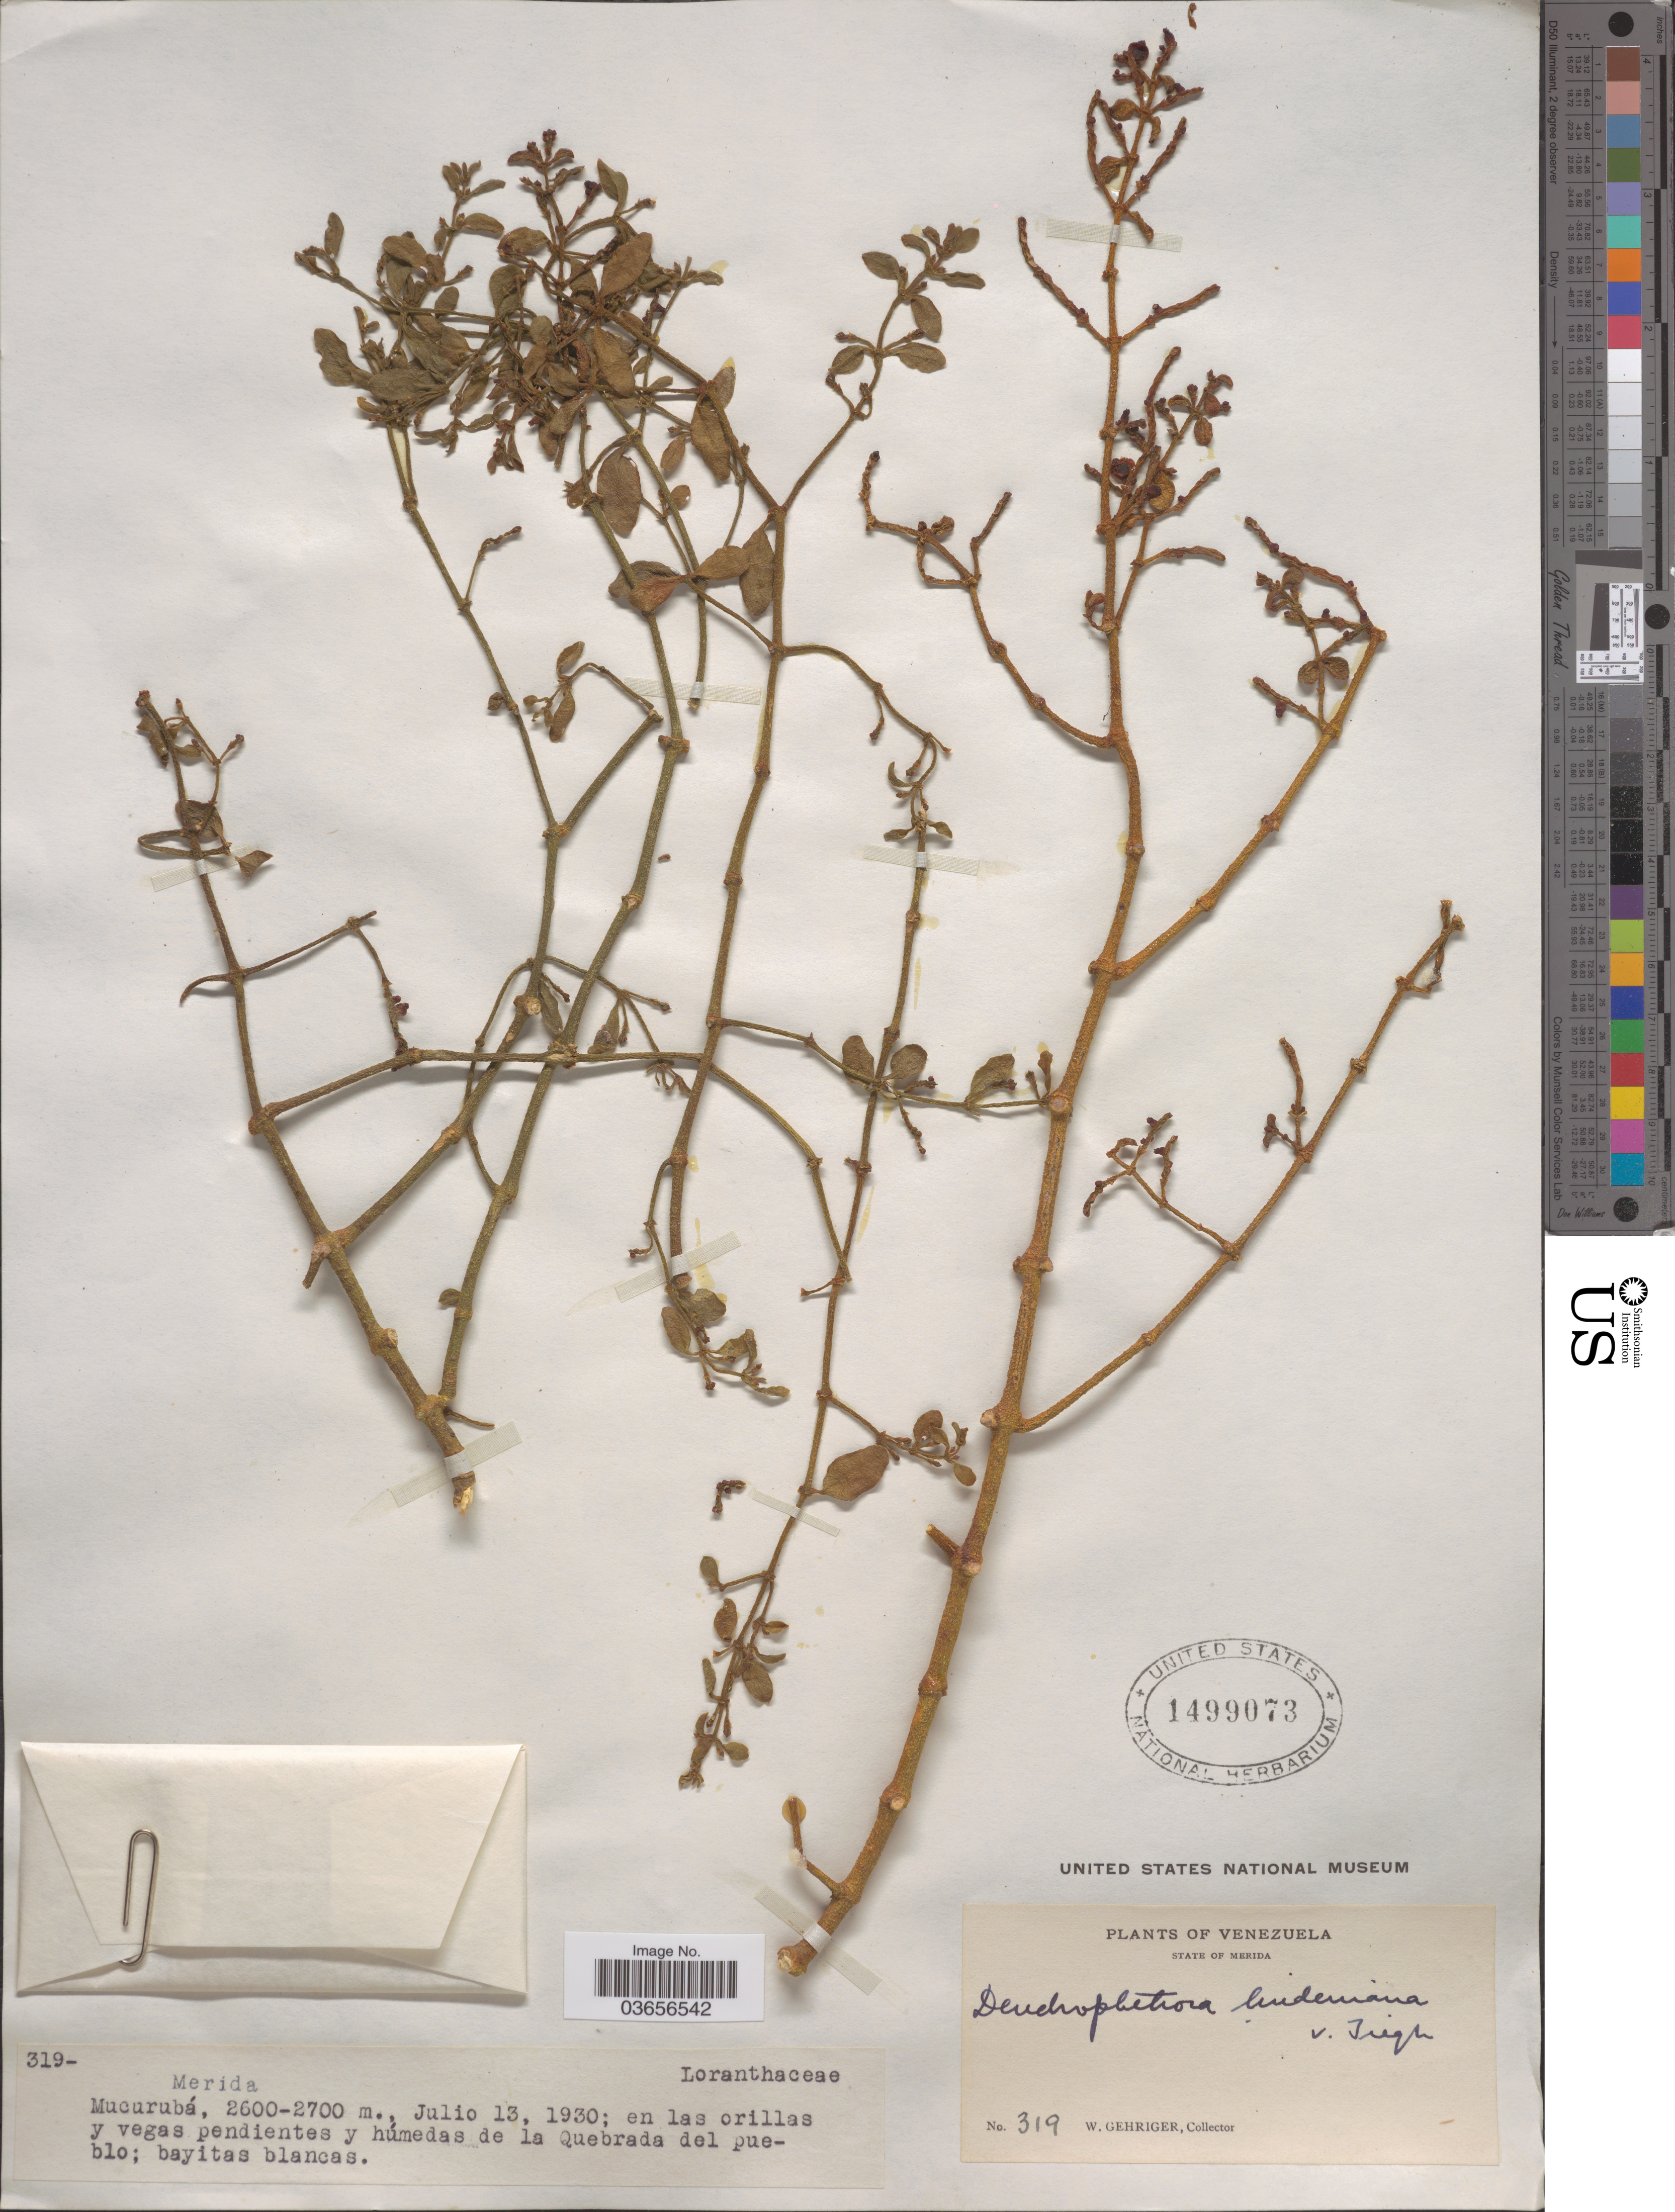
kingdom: Plantae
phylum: Tracheophyta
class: Magnoliopsida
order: Santalales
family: Viscaceae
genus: Dendrophthora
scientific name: Dendrophthora lindeniana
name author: Tiegh.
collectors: W. Gehriger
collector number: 319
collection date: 1930-07-13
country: Venezuela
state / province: Mérida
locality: Mucurubá.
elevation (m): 2600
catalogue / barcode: US 1499073